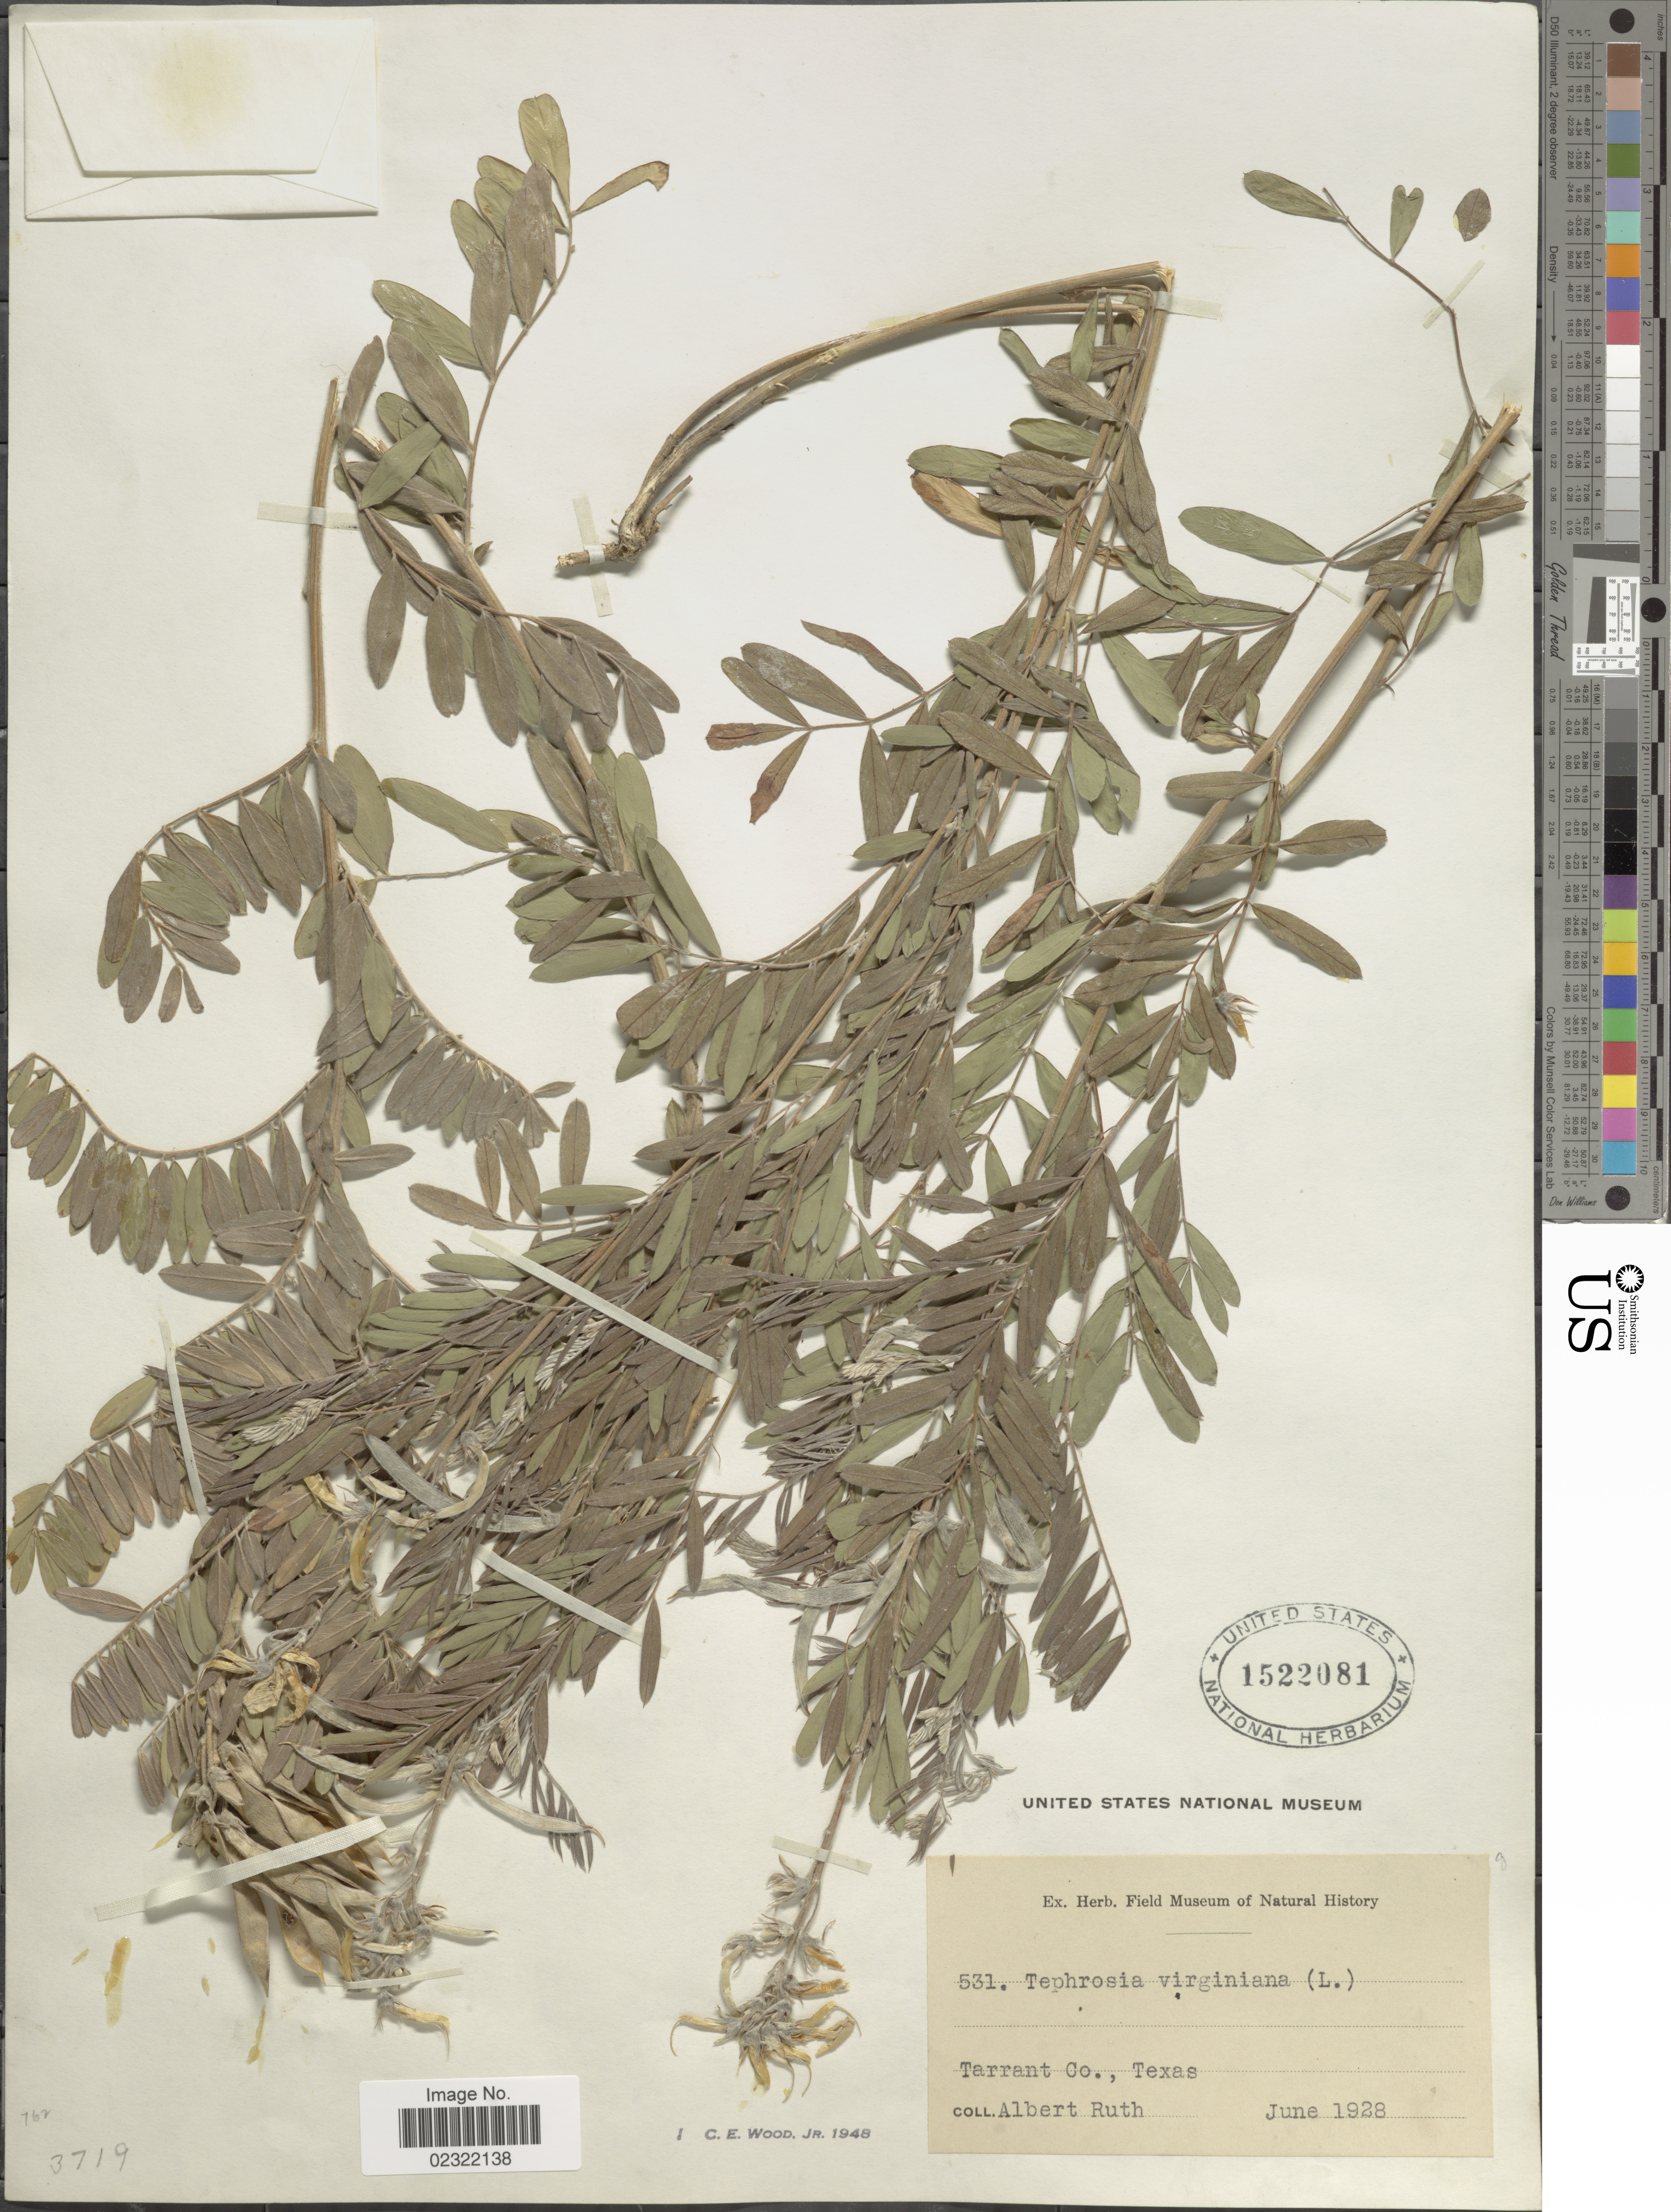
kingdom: Plantae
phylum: Tracheophyta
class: Magnoliopsida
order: Fabales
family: Fabaceae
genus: Tephrosia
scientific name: Tephrosia virginiana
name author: (L.) Pers.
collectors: A. Ruth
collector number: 531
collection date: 1928-06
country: United States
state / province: Texas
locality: Tarrant Co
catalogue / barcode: US 1522081